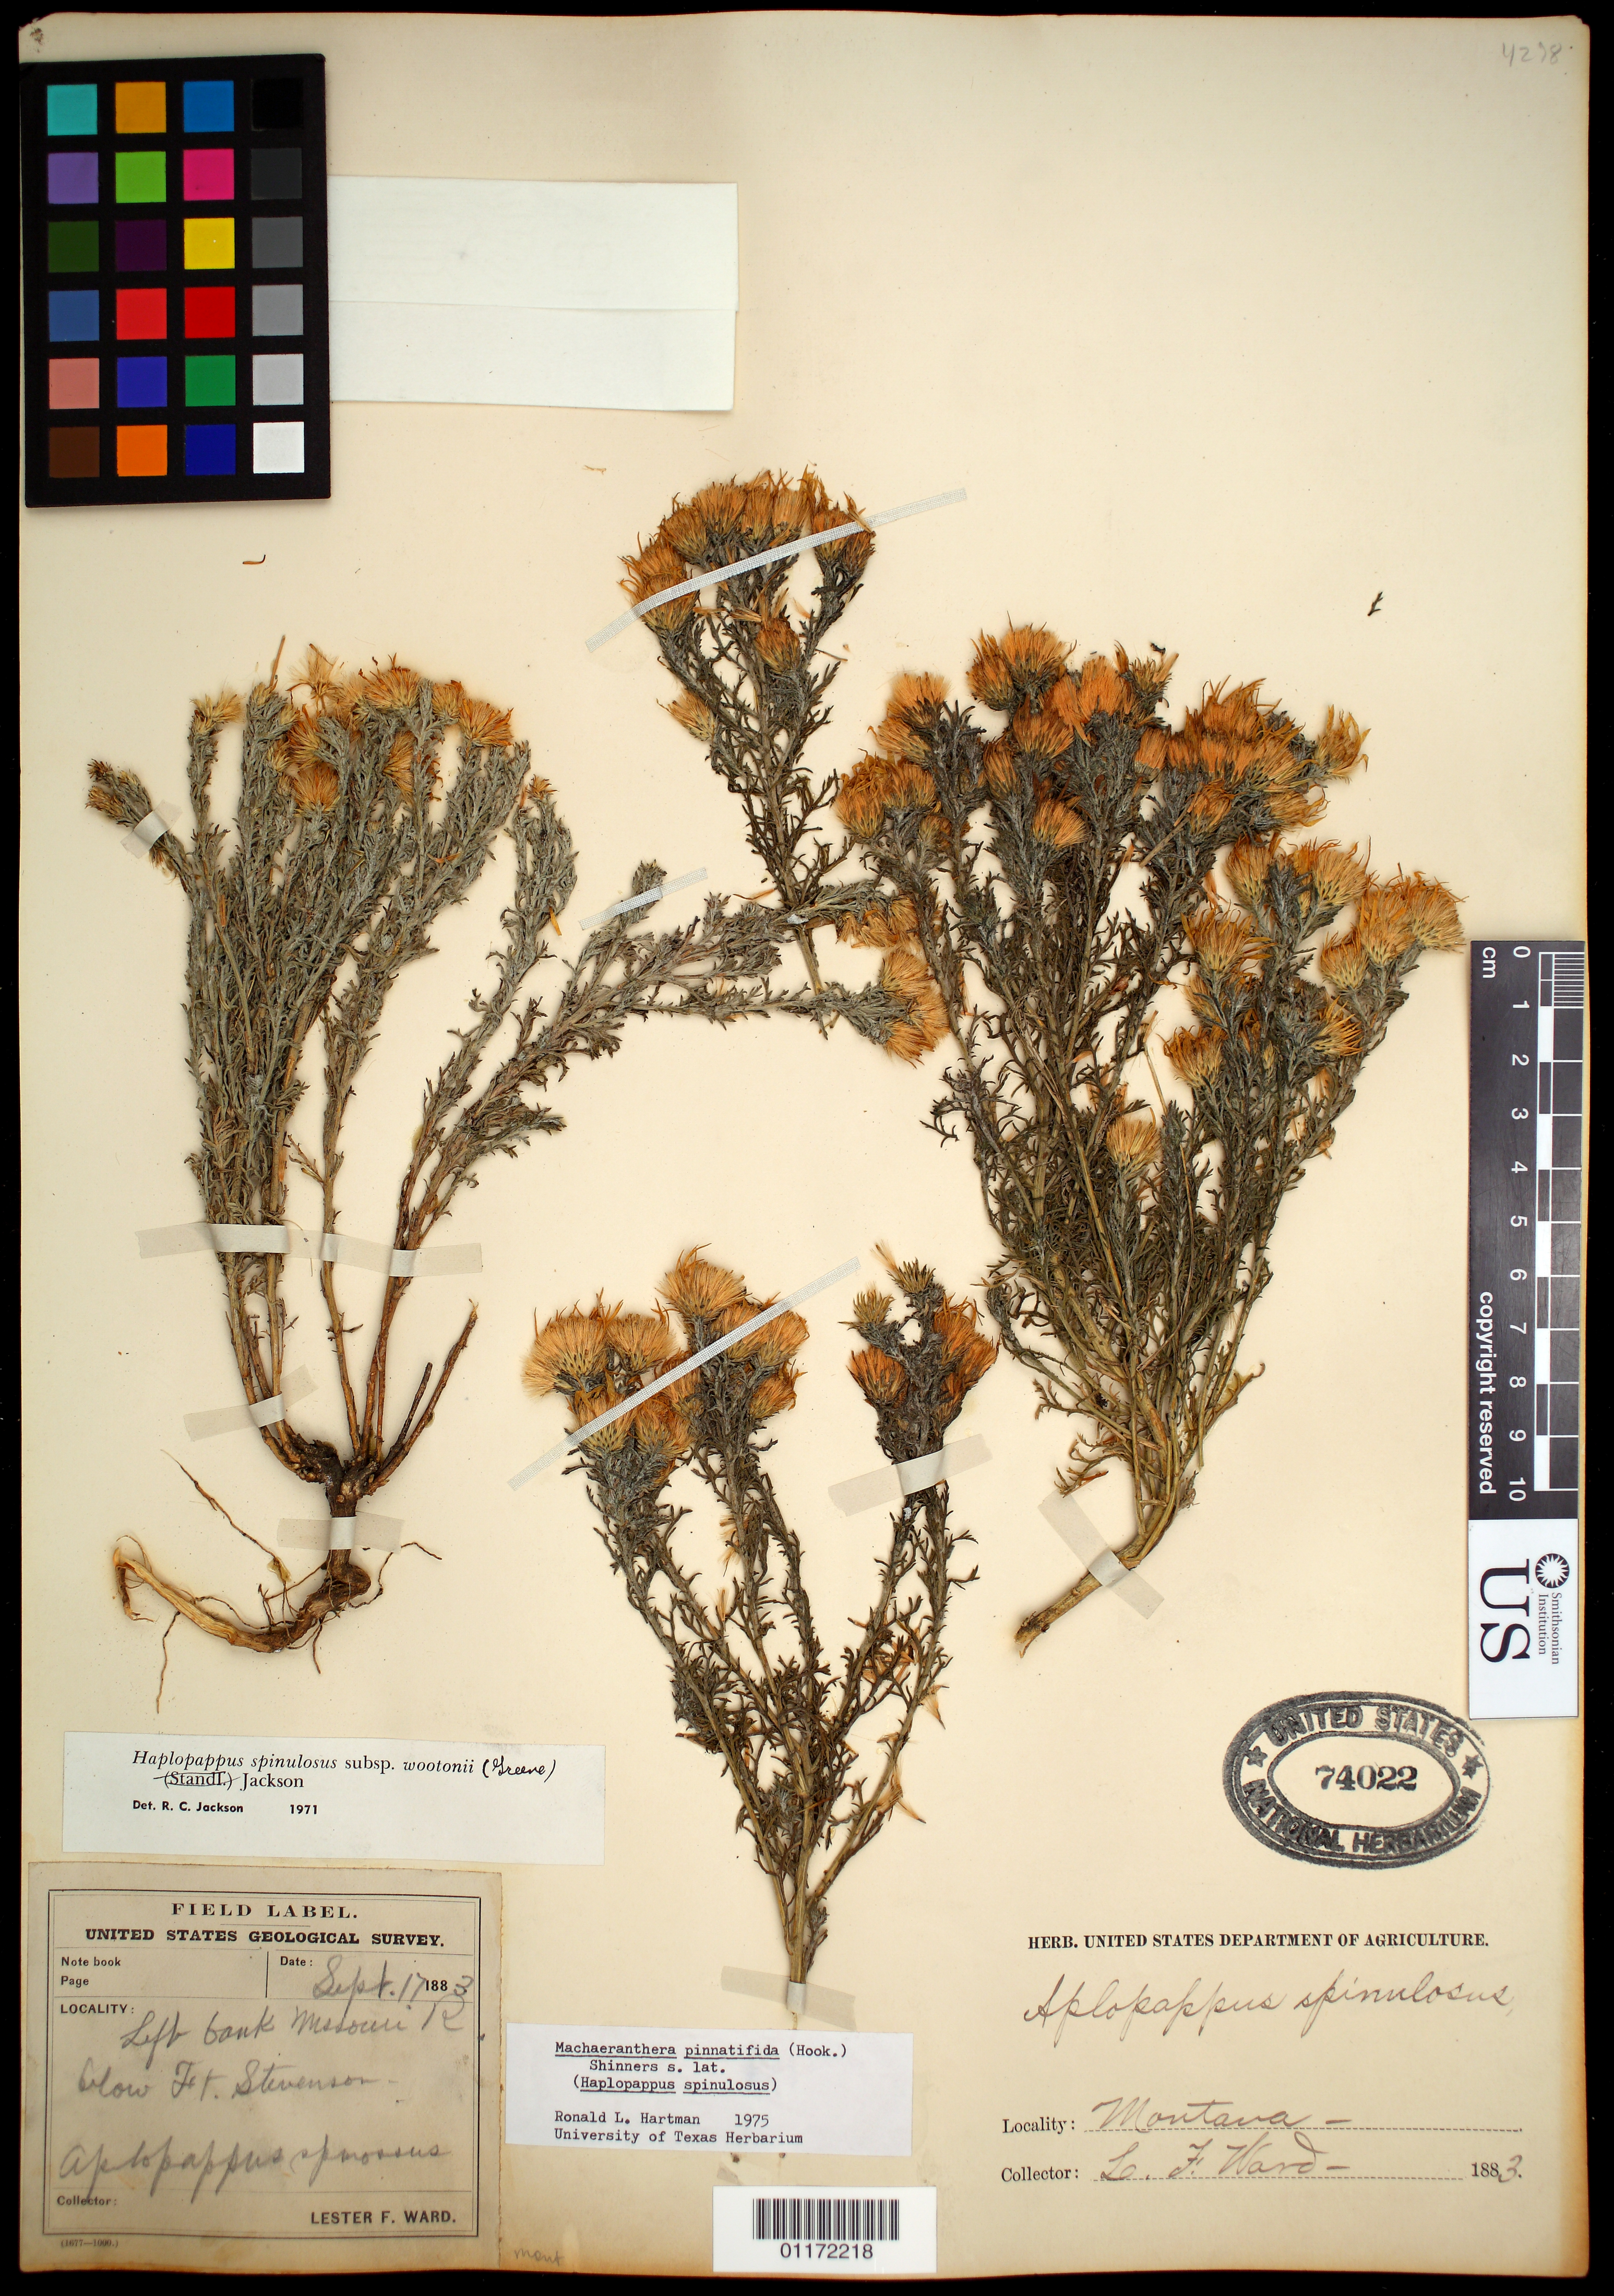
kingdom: Plantae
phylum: Tracheophyta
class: Magnoliopsida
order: Asterales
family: Asteraceae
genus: Machaeranthera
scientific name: Machaeranthera pinnatifida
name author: (Hook.) Shinners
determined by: Hartman, R. L.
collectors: L. F. Ward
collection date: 1883-09-17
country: United States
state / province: North Dakota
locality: left bank Missouri River below Fort Stevenson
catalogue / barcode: US 74022